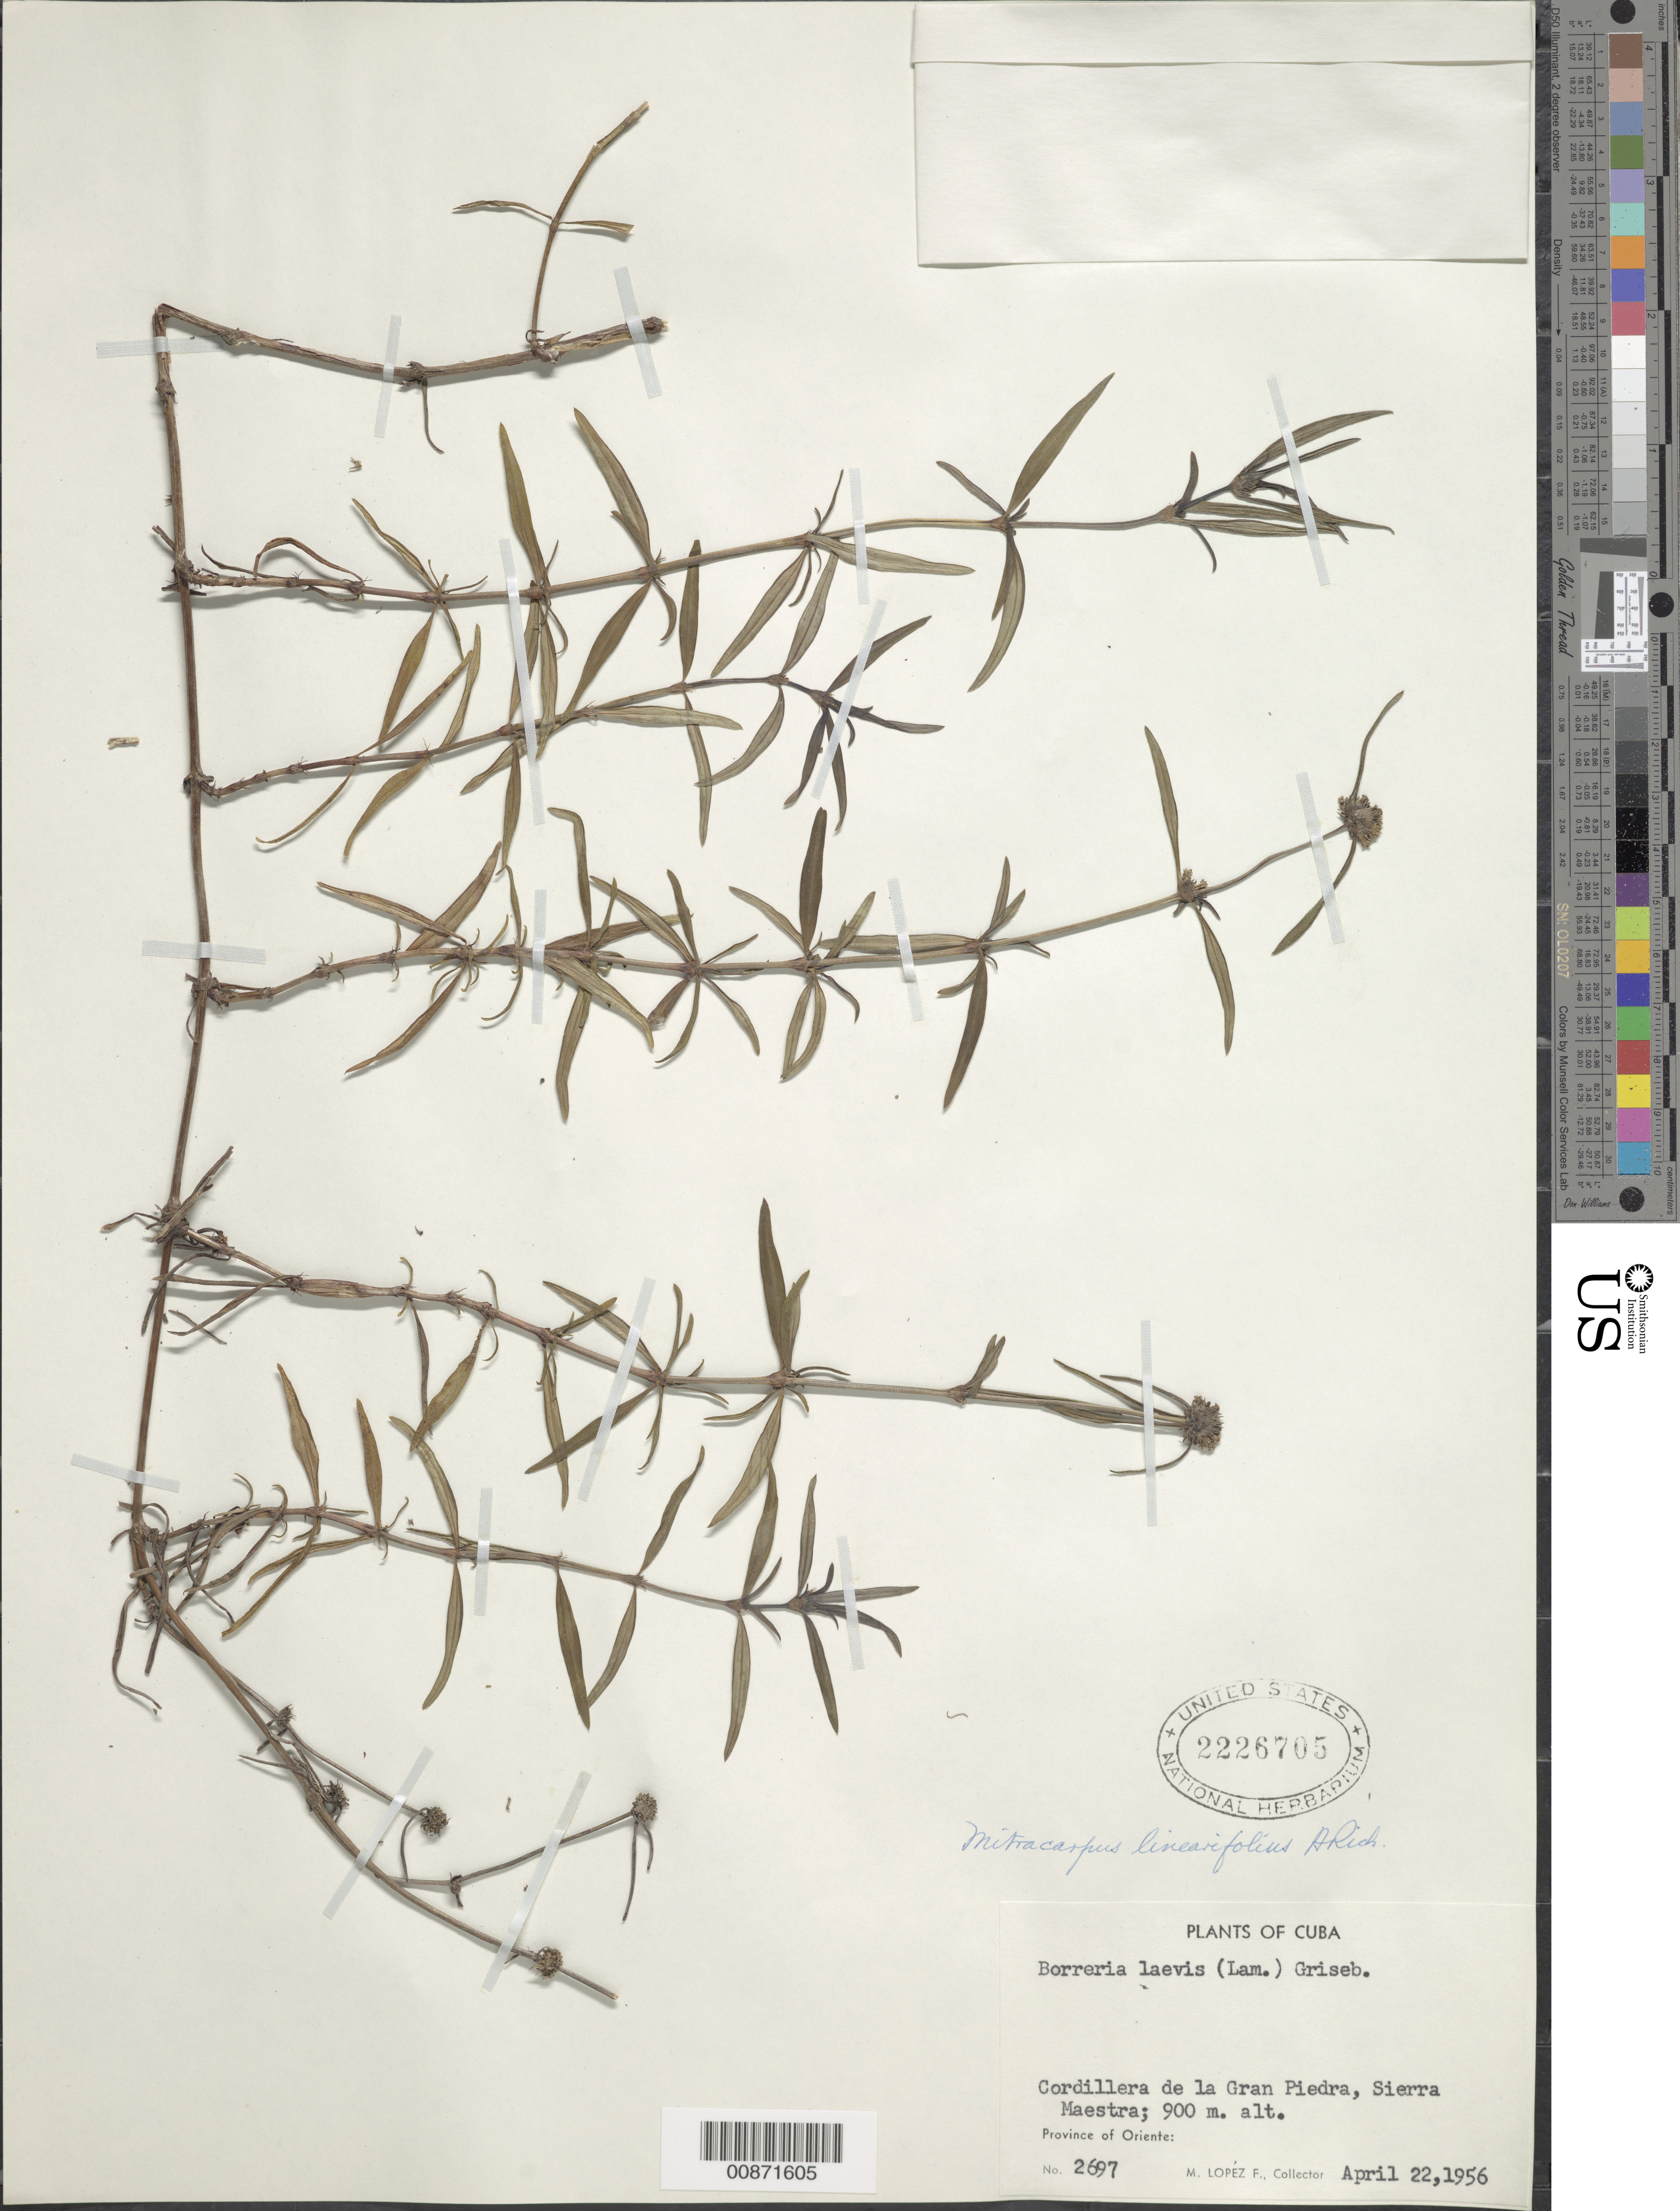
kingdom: Plantae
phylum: Tracheophyta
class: Magnoliopsida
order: Gentianales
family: Rubiaceae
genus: Mitracarpus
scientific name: Mitracarpus linearifolius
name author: A. Rich.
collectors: M. López Figueiras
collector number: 2697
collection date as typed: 22 Apr 1956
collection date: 1956-04-22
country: Cuba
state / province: Oriente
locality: Cordillera de la Gran Piedra, Sierra Maestra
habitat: Montane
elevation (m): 900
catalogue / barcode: US 2226705